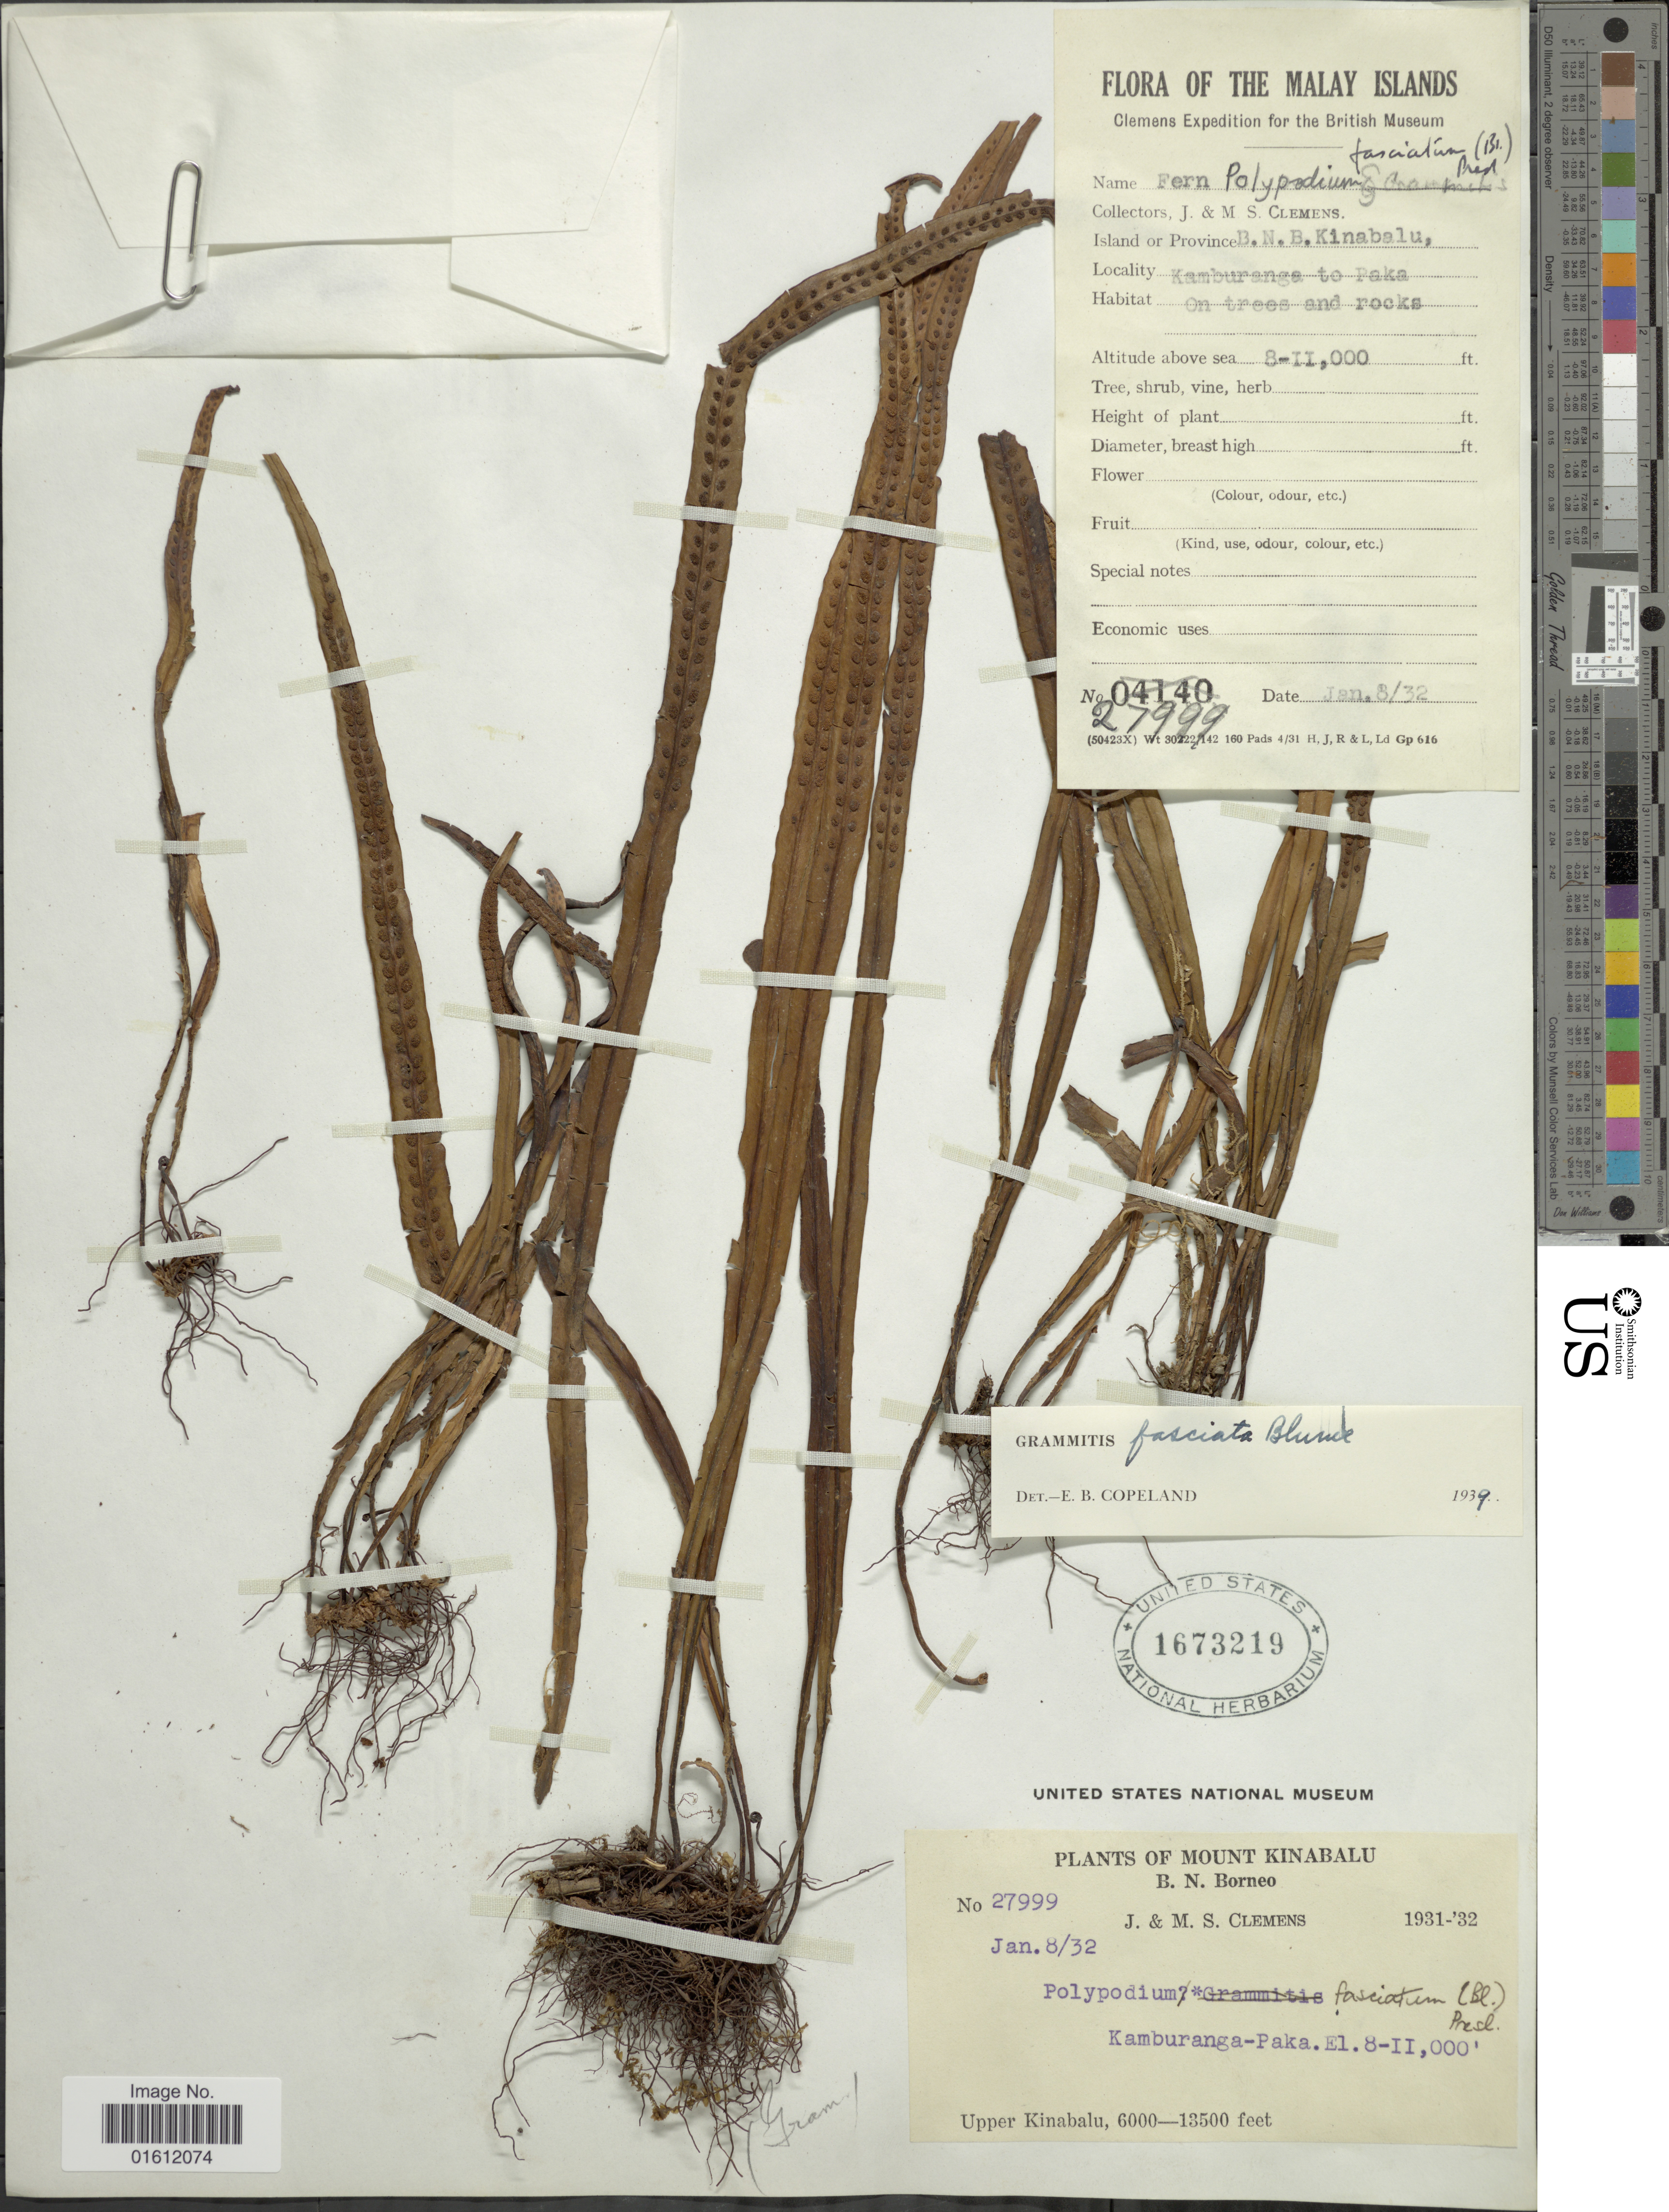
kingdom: Plantae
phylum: Tracheophyta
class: Polypodiopsida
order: Polypodiales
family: Polypodiaceae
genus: Oreogrammitis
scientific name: Oreogrammitis fasciata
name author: (Blume) Parris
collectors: J. Clemens & M. S. Clemens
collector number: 27999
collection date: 1932-01-08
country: Malaysia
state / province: Sabah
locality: Mount Kinabalu, B.N. Borneo, Upper Kinabalu, The Malay Islands, Kamburanga to Pakka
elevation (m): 2438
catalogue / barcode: US 1673219